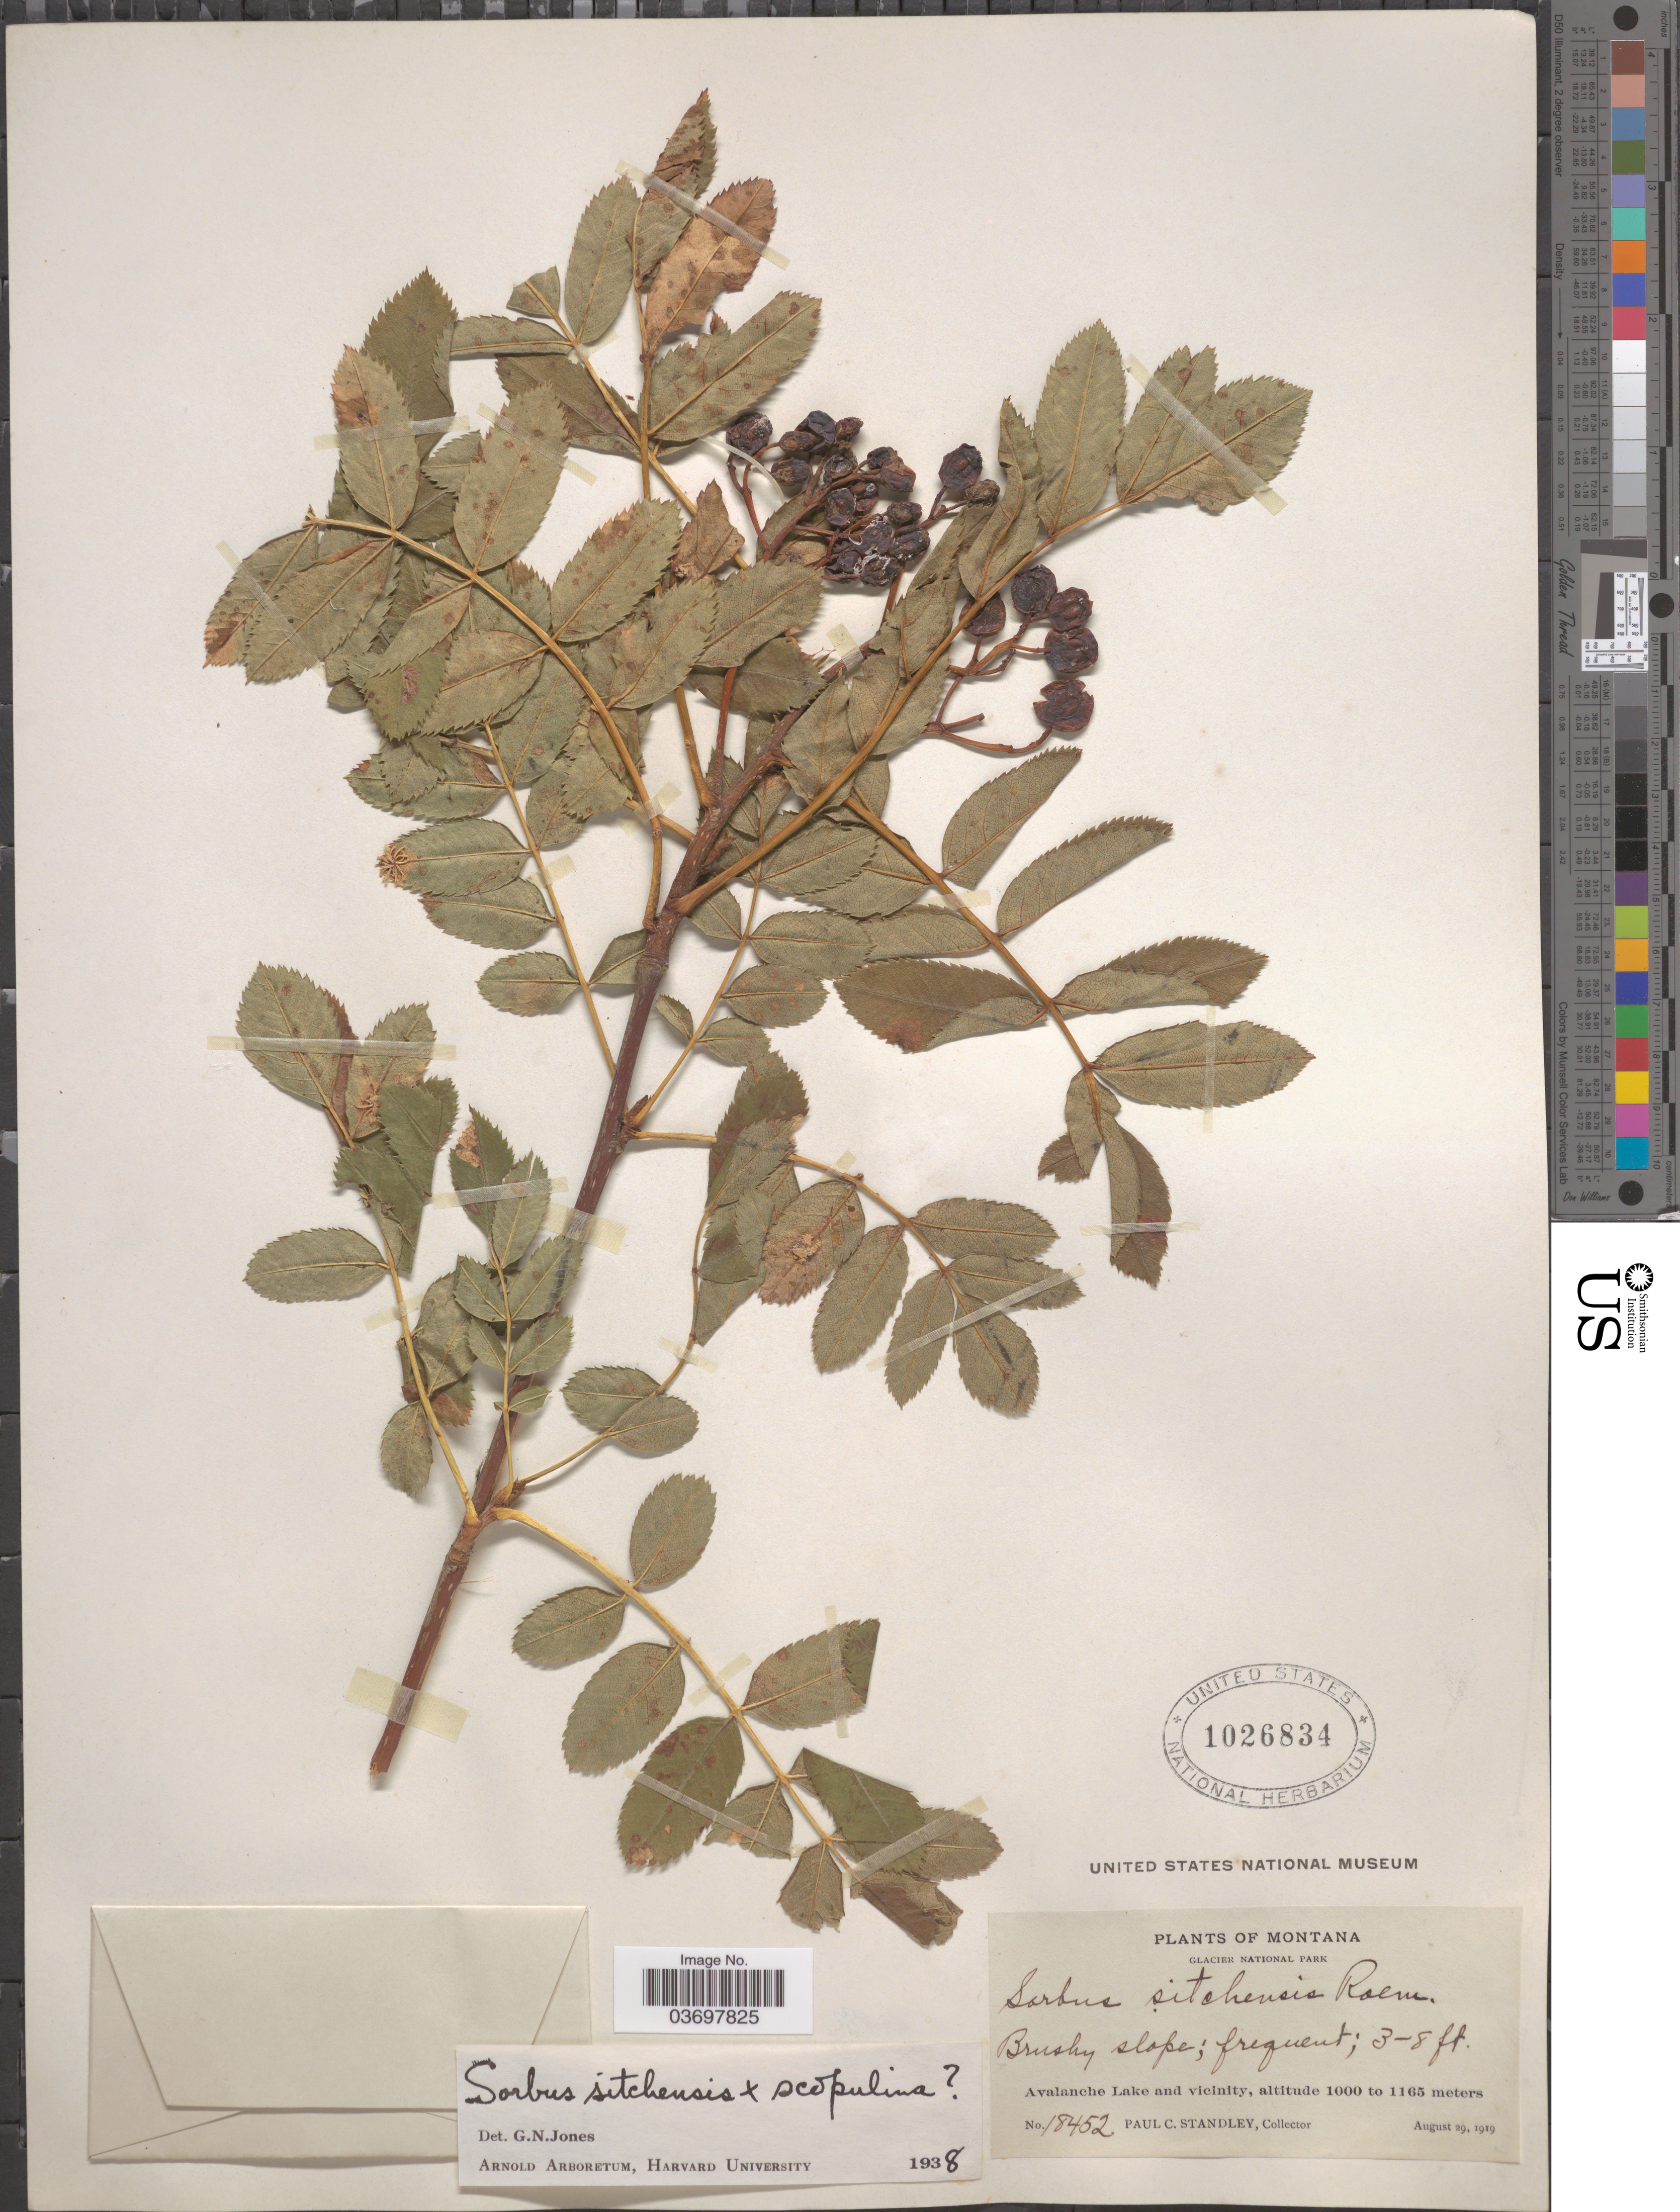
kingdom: Plantae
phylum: Tracheophyta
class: Magnoliopsida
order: Rosales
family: Rosaceae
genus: Sorbus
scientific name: Sorbus sitchensis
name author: M. Roem.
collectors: P. C. Standley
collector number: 18452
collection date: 1919-08-29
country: United States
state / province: Montana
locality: Glacier National Park. Avalanche Lake and vicinity.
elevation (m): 1000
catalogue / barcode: US 1026834